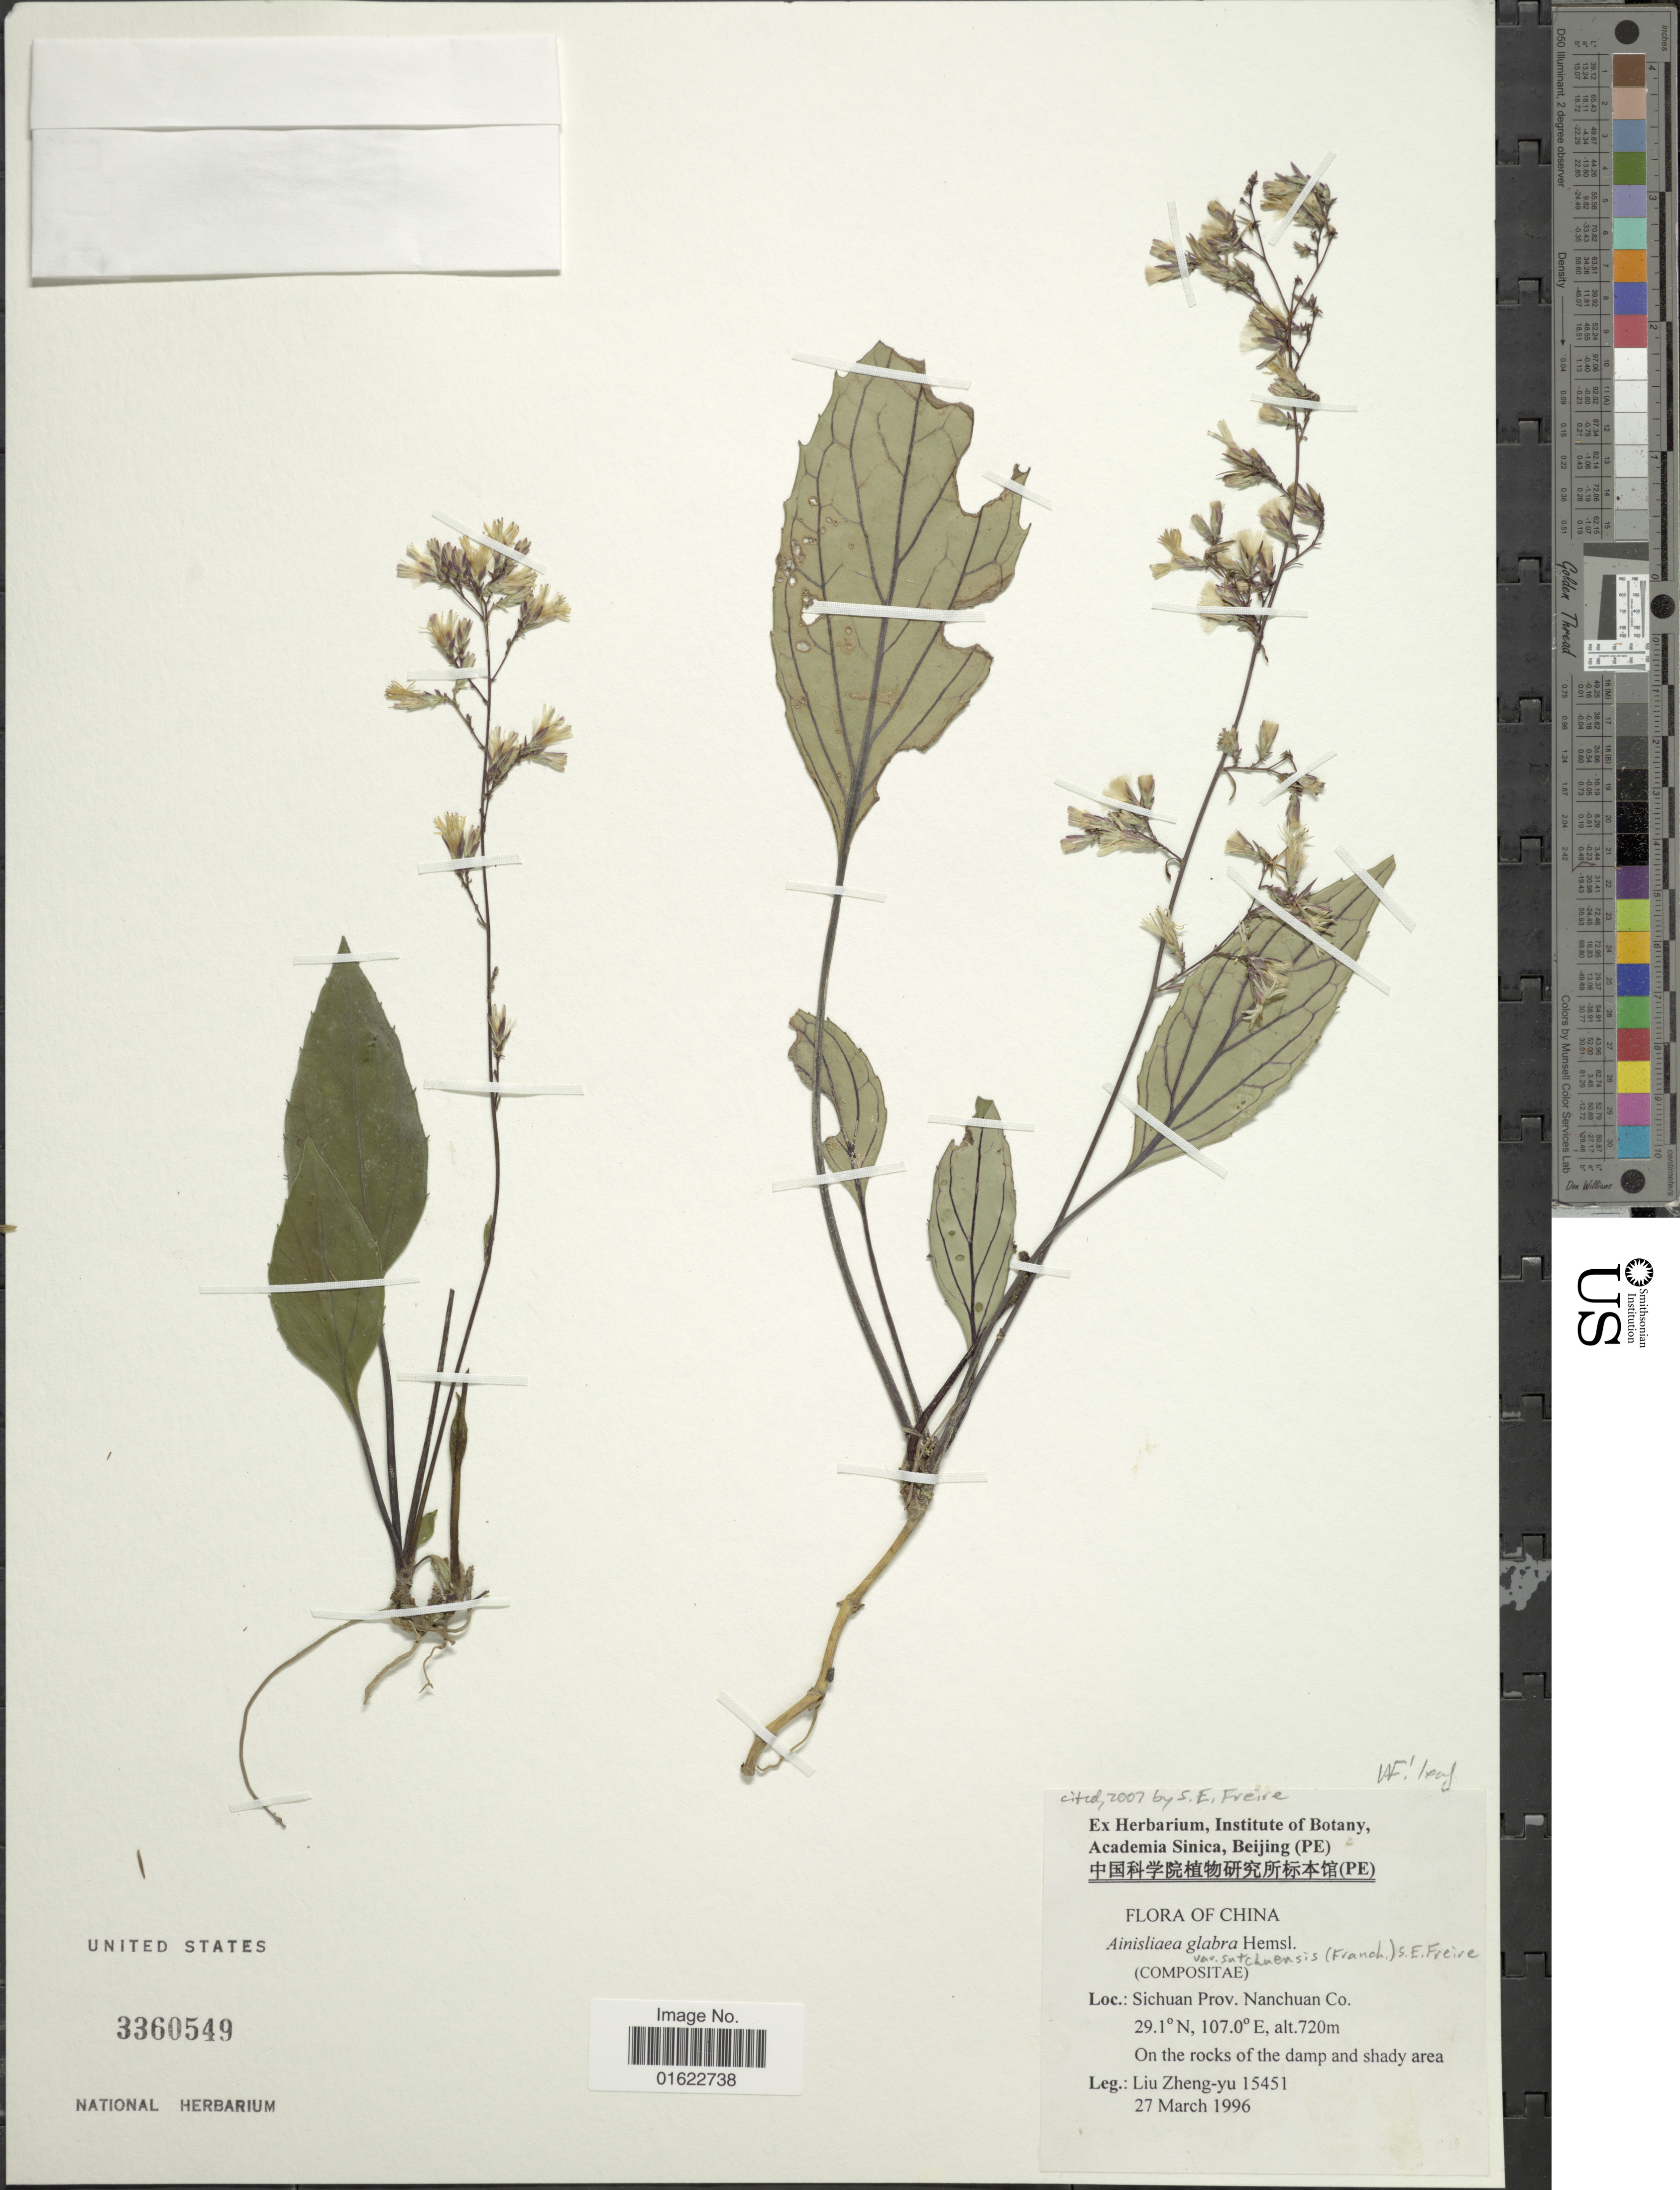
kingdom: Plantae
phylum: Tracheophyta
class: Magnoliopsida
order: Asterales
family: Asteraceae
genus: Ainsliaea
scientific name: Ainsliaea glabra var. sutchuensis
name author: (Franch.) S.E. Freire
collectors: Z. Y. Liu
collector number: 15451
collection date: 1996-03-27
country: China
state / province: Sichuan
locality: Nanchuan Co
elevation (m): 720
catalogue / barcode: US 3360549